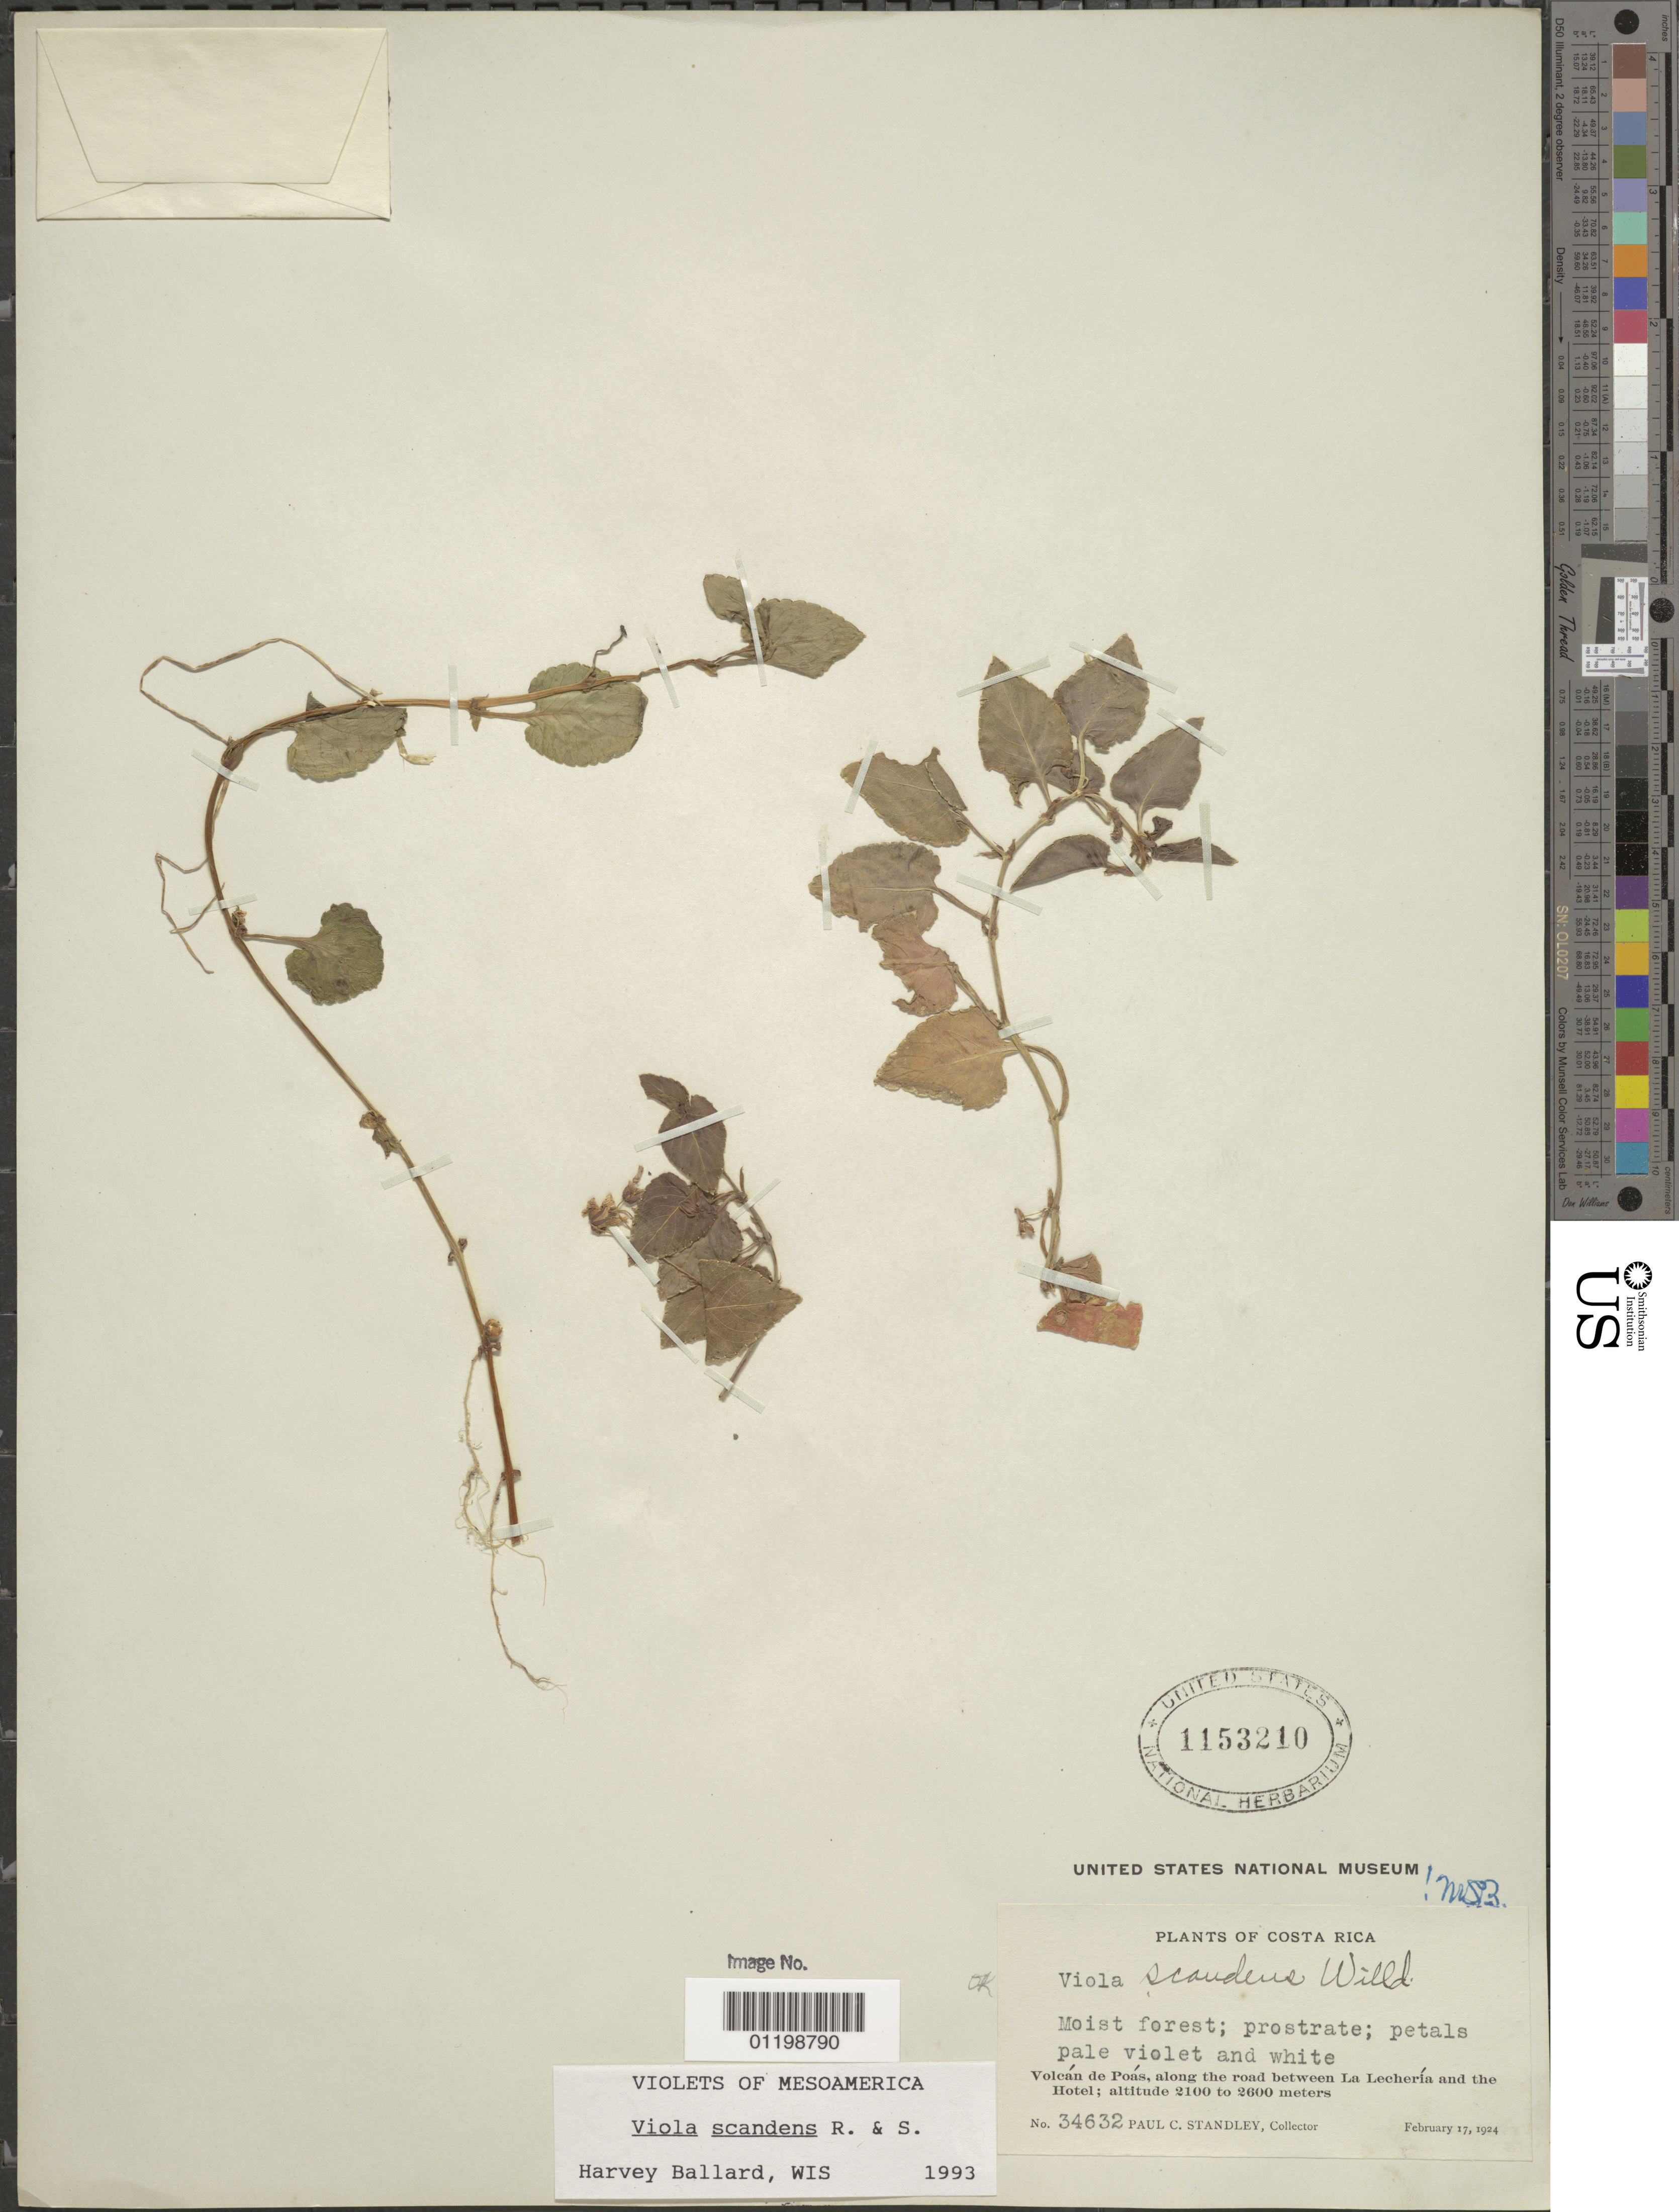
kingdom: Plantae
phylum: Tracheophyta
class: Magnoliopsida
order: Malpighiales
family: Violaceae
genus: Viola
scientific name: Viola scandens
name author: Humb. & Bonpl. ex Schult.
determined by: Ballard, Harvey E.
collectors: P. C. Standley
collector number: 34632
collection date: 1924-02-17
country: Costa Rica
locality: Volcan de Poas, along the road between La Lecheria and the Hotel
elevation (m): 2100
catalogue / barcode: US 1153210